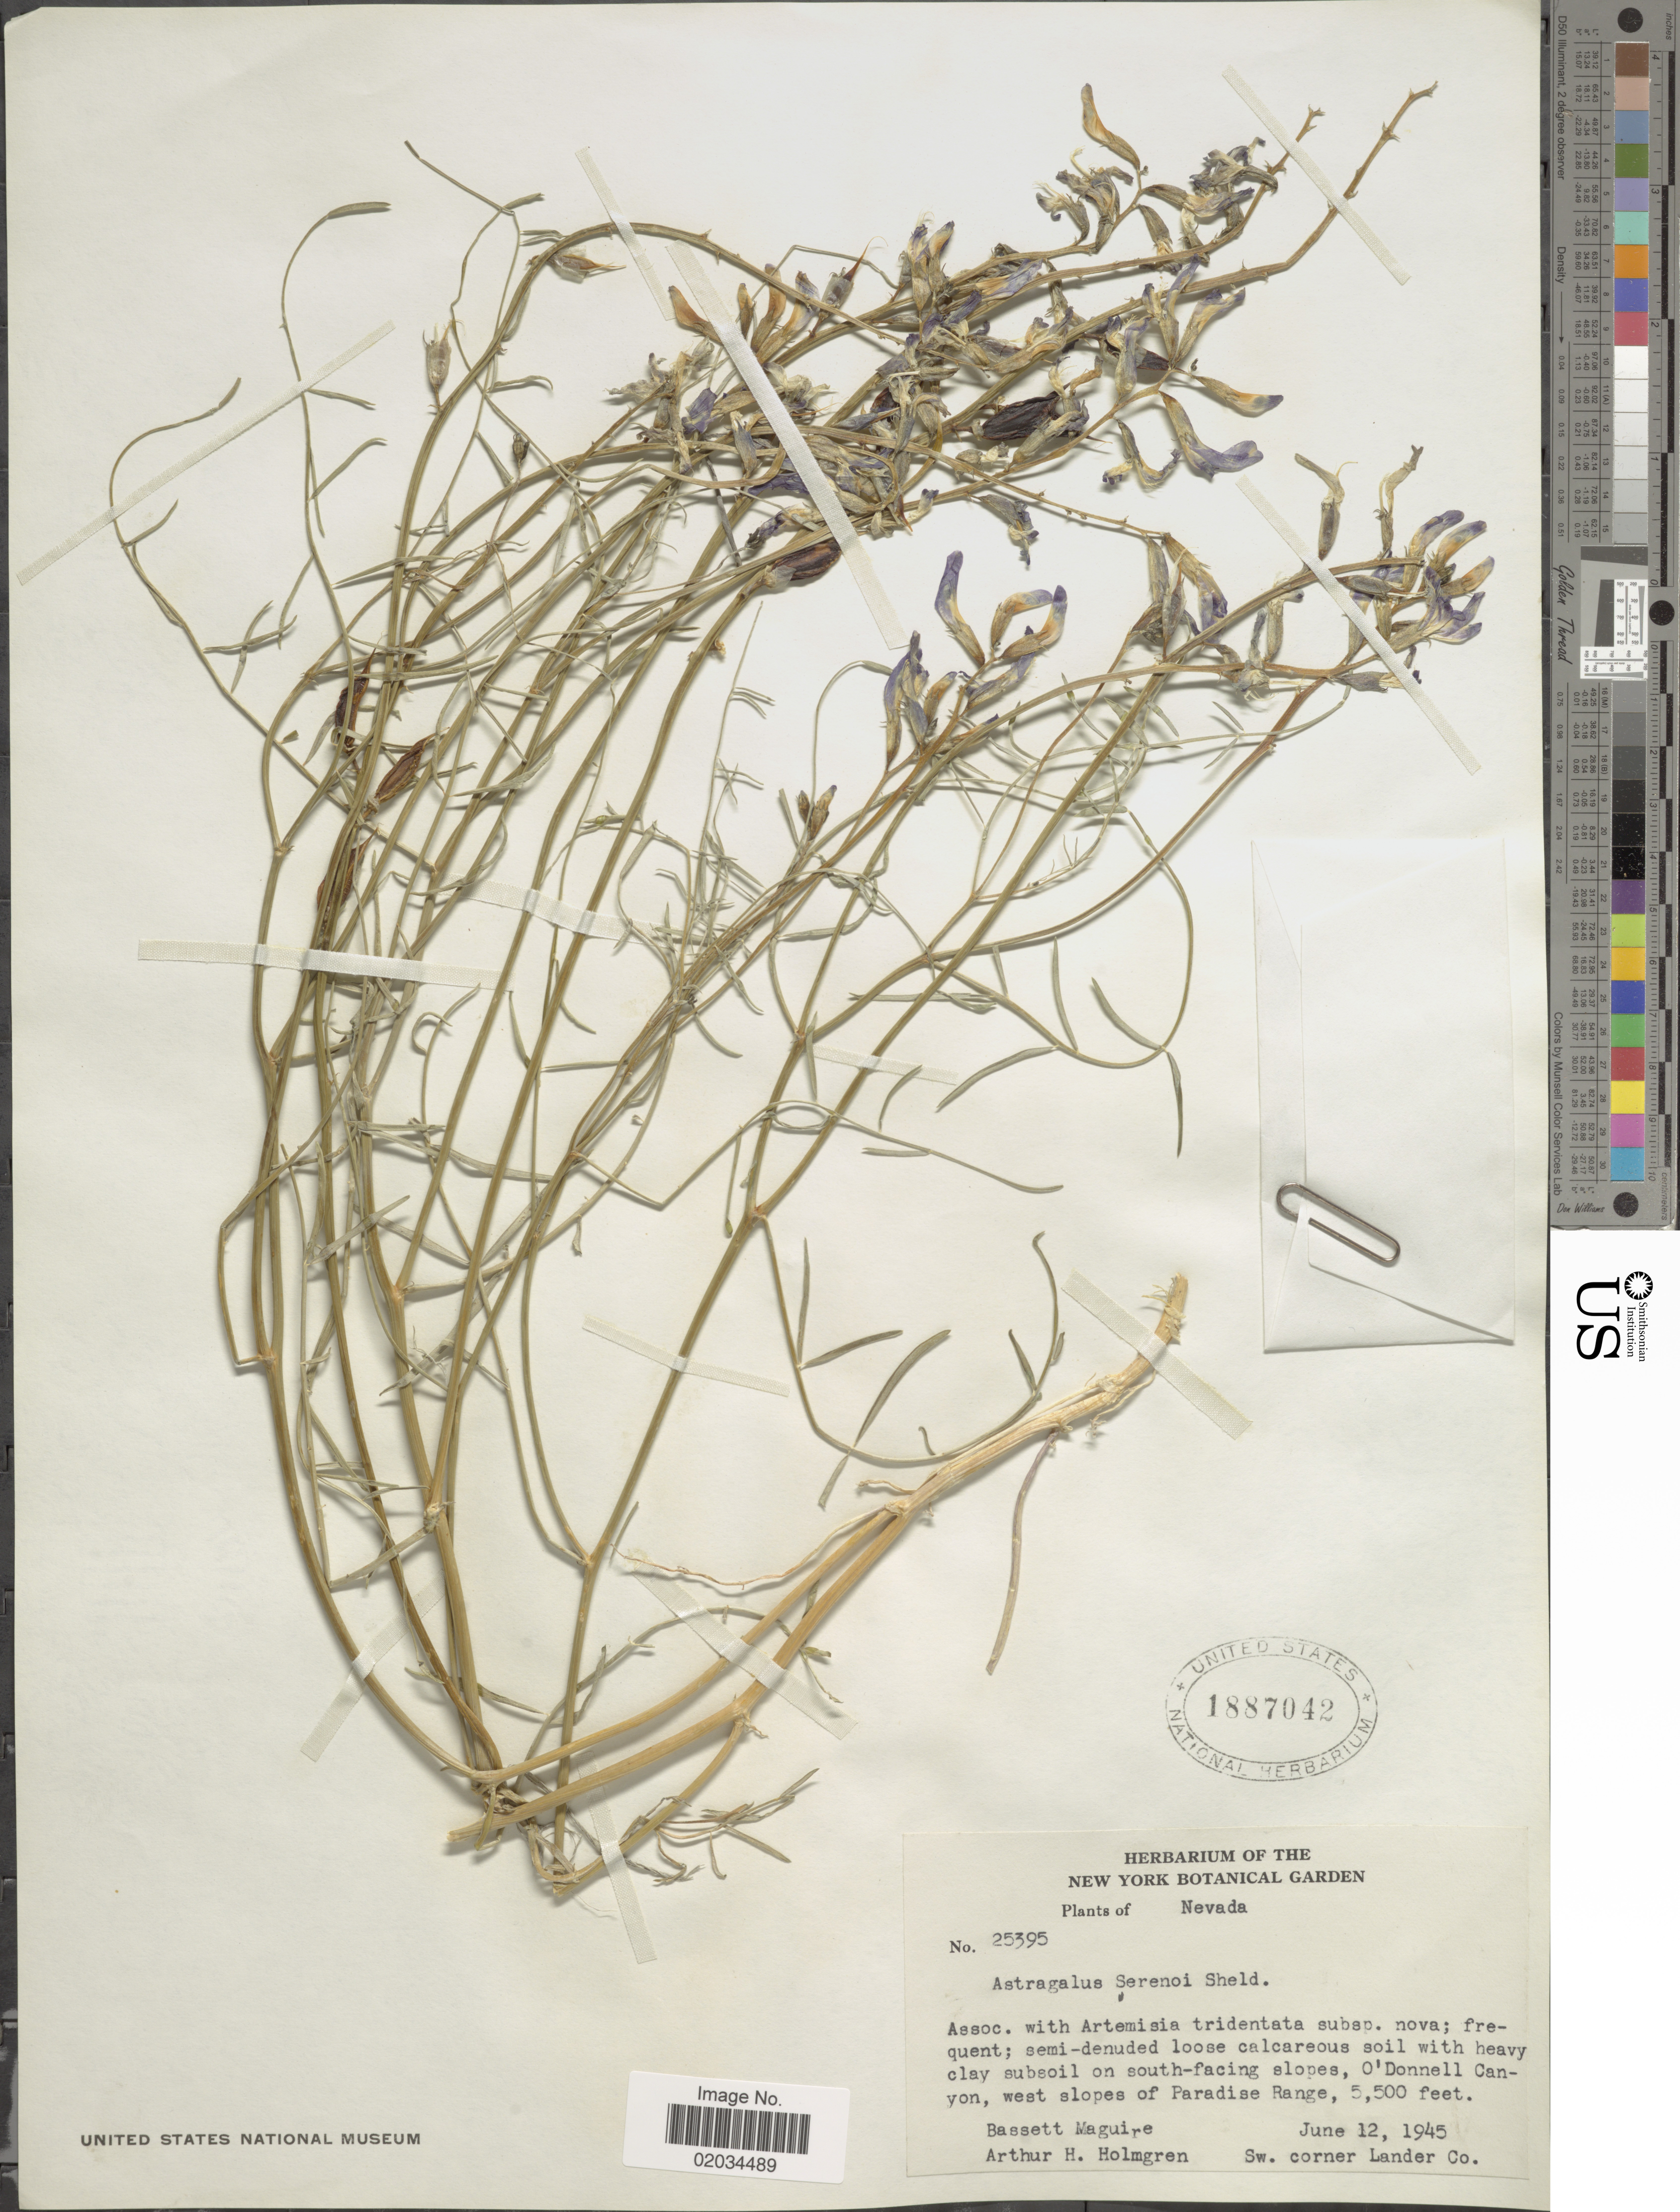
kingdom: Plantae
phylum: Tracheophyta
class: Magnoliopsida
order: Fabales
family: Fabaceae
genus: Astragalus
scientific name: Astragalus serenoi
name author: (Kuntze) E. Sheld.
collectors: B. Maguire & A. H. Holmgren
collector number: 25395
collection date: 1945-06-12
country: United States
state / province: Nevada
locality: On south-facing slopes, O'Donnell Canyon, west slope of Paradise Range, Sw. corner Lander Co.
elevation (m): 1676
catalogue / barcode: US 1887042